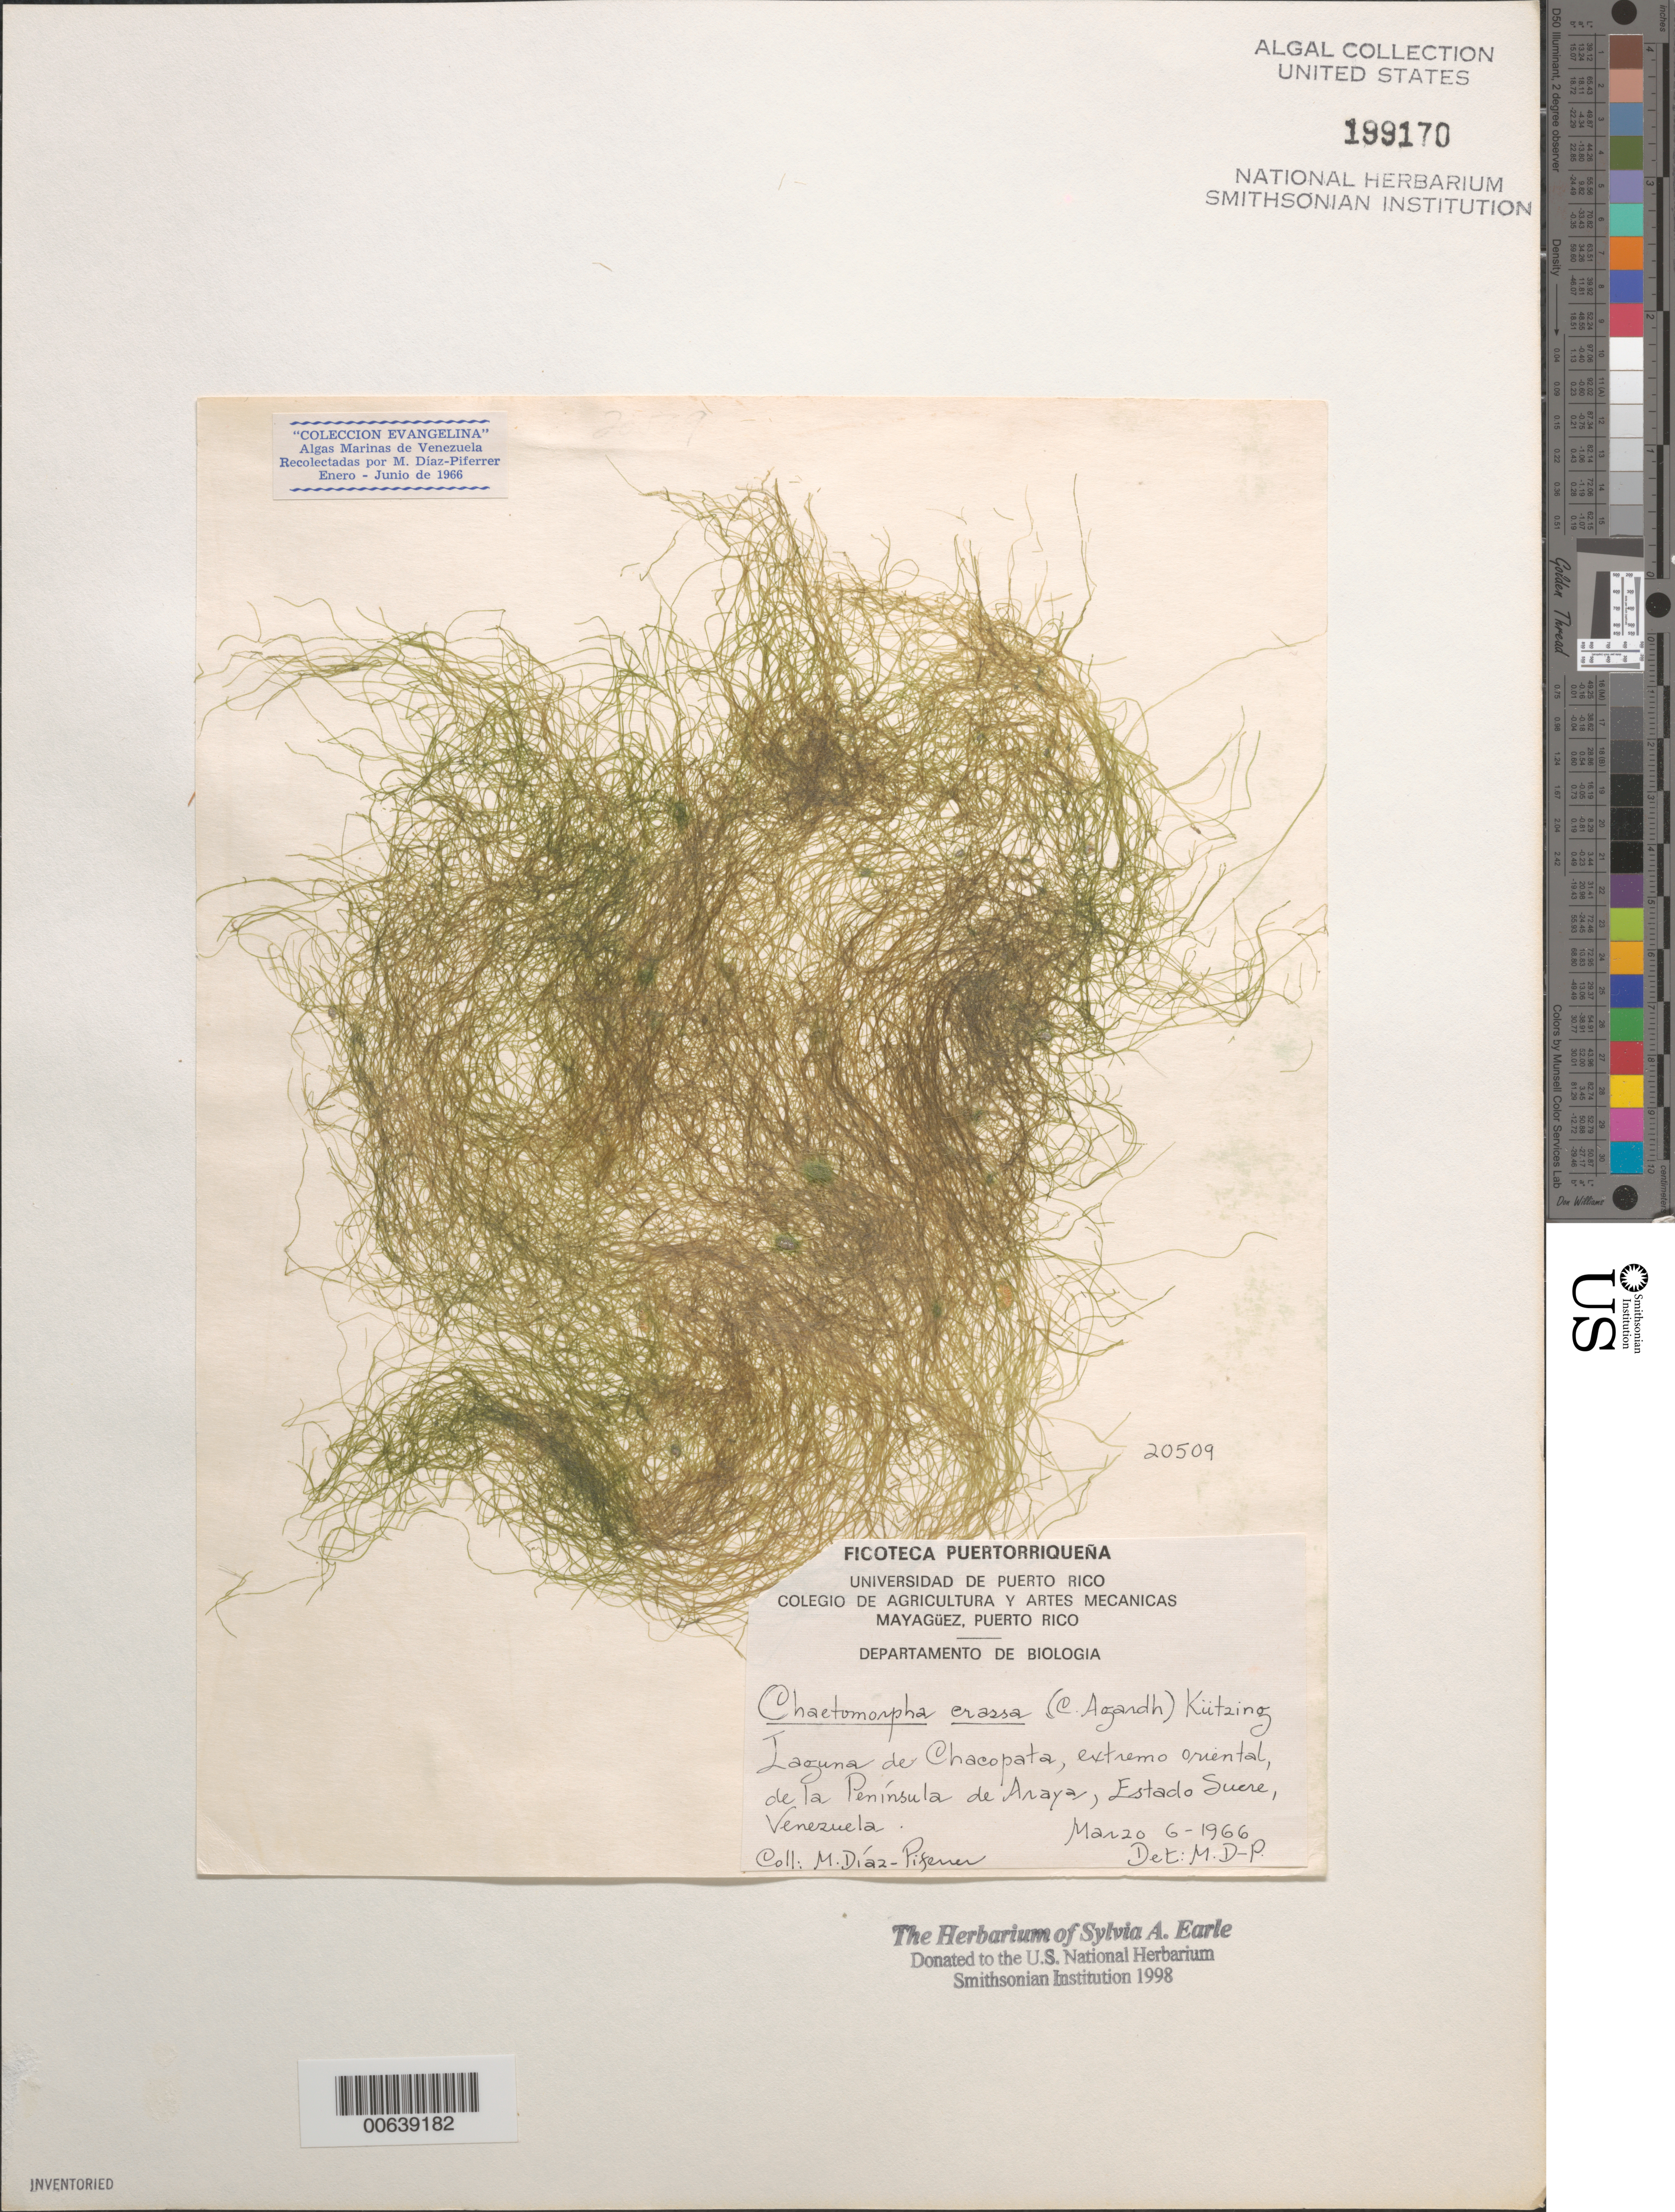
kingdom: Plantae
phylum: Chlorophyta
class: Ulvophyceae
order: Cladophorales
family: Cladophoraceae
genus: Chaetomorpha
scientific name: Chaetomorpha aerea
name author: (Dillwyn) Kütz.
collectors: M. Diaz-Piferrer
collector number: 20509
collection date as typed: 06 Mar 1966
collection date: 1966-03-06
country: Venezuela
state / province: Sucre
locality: Laguna de chacopata, peninsula de araya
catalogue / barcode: US 199170